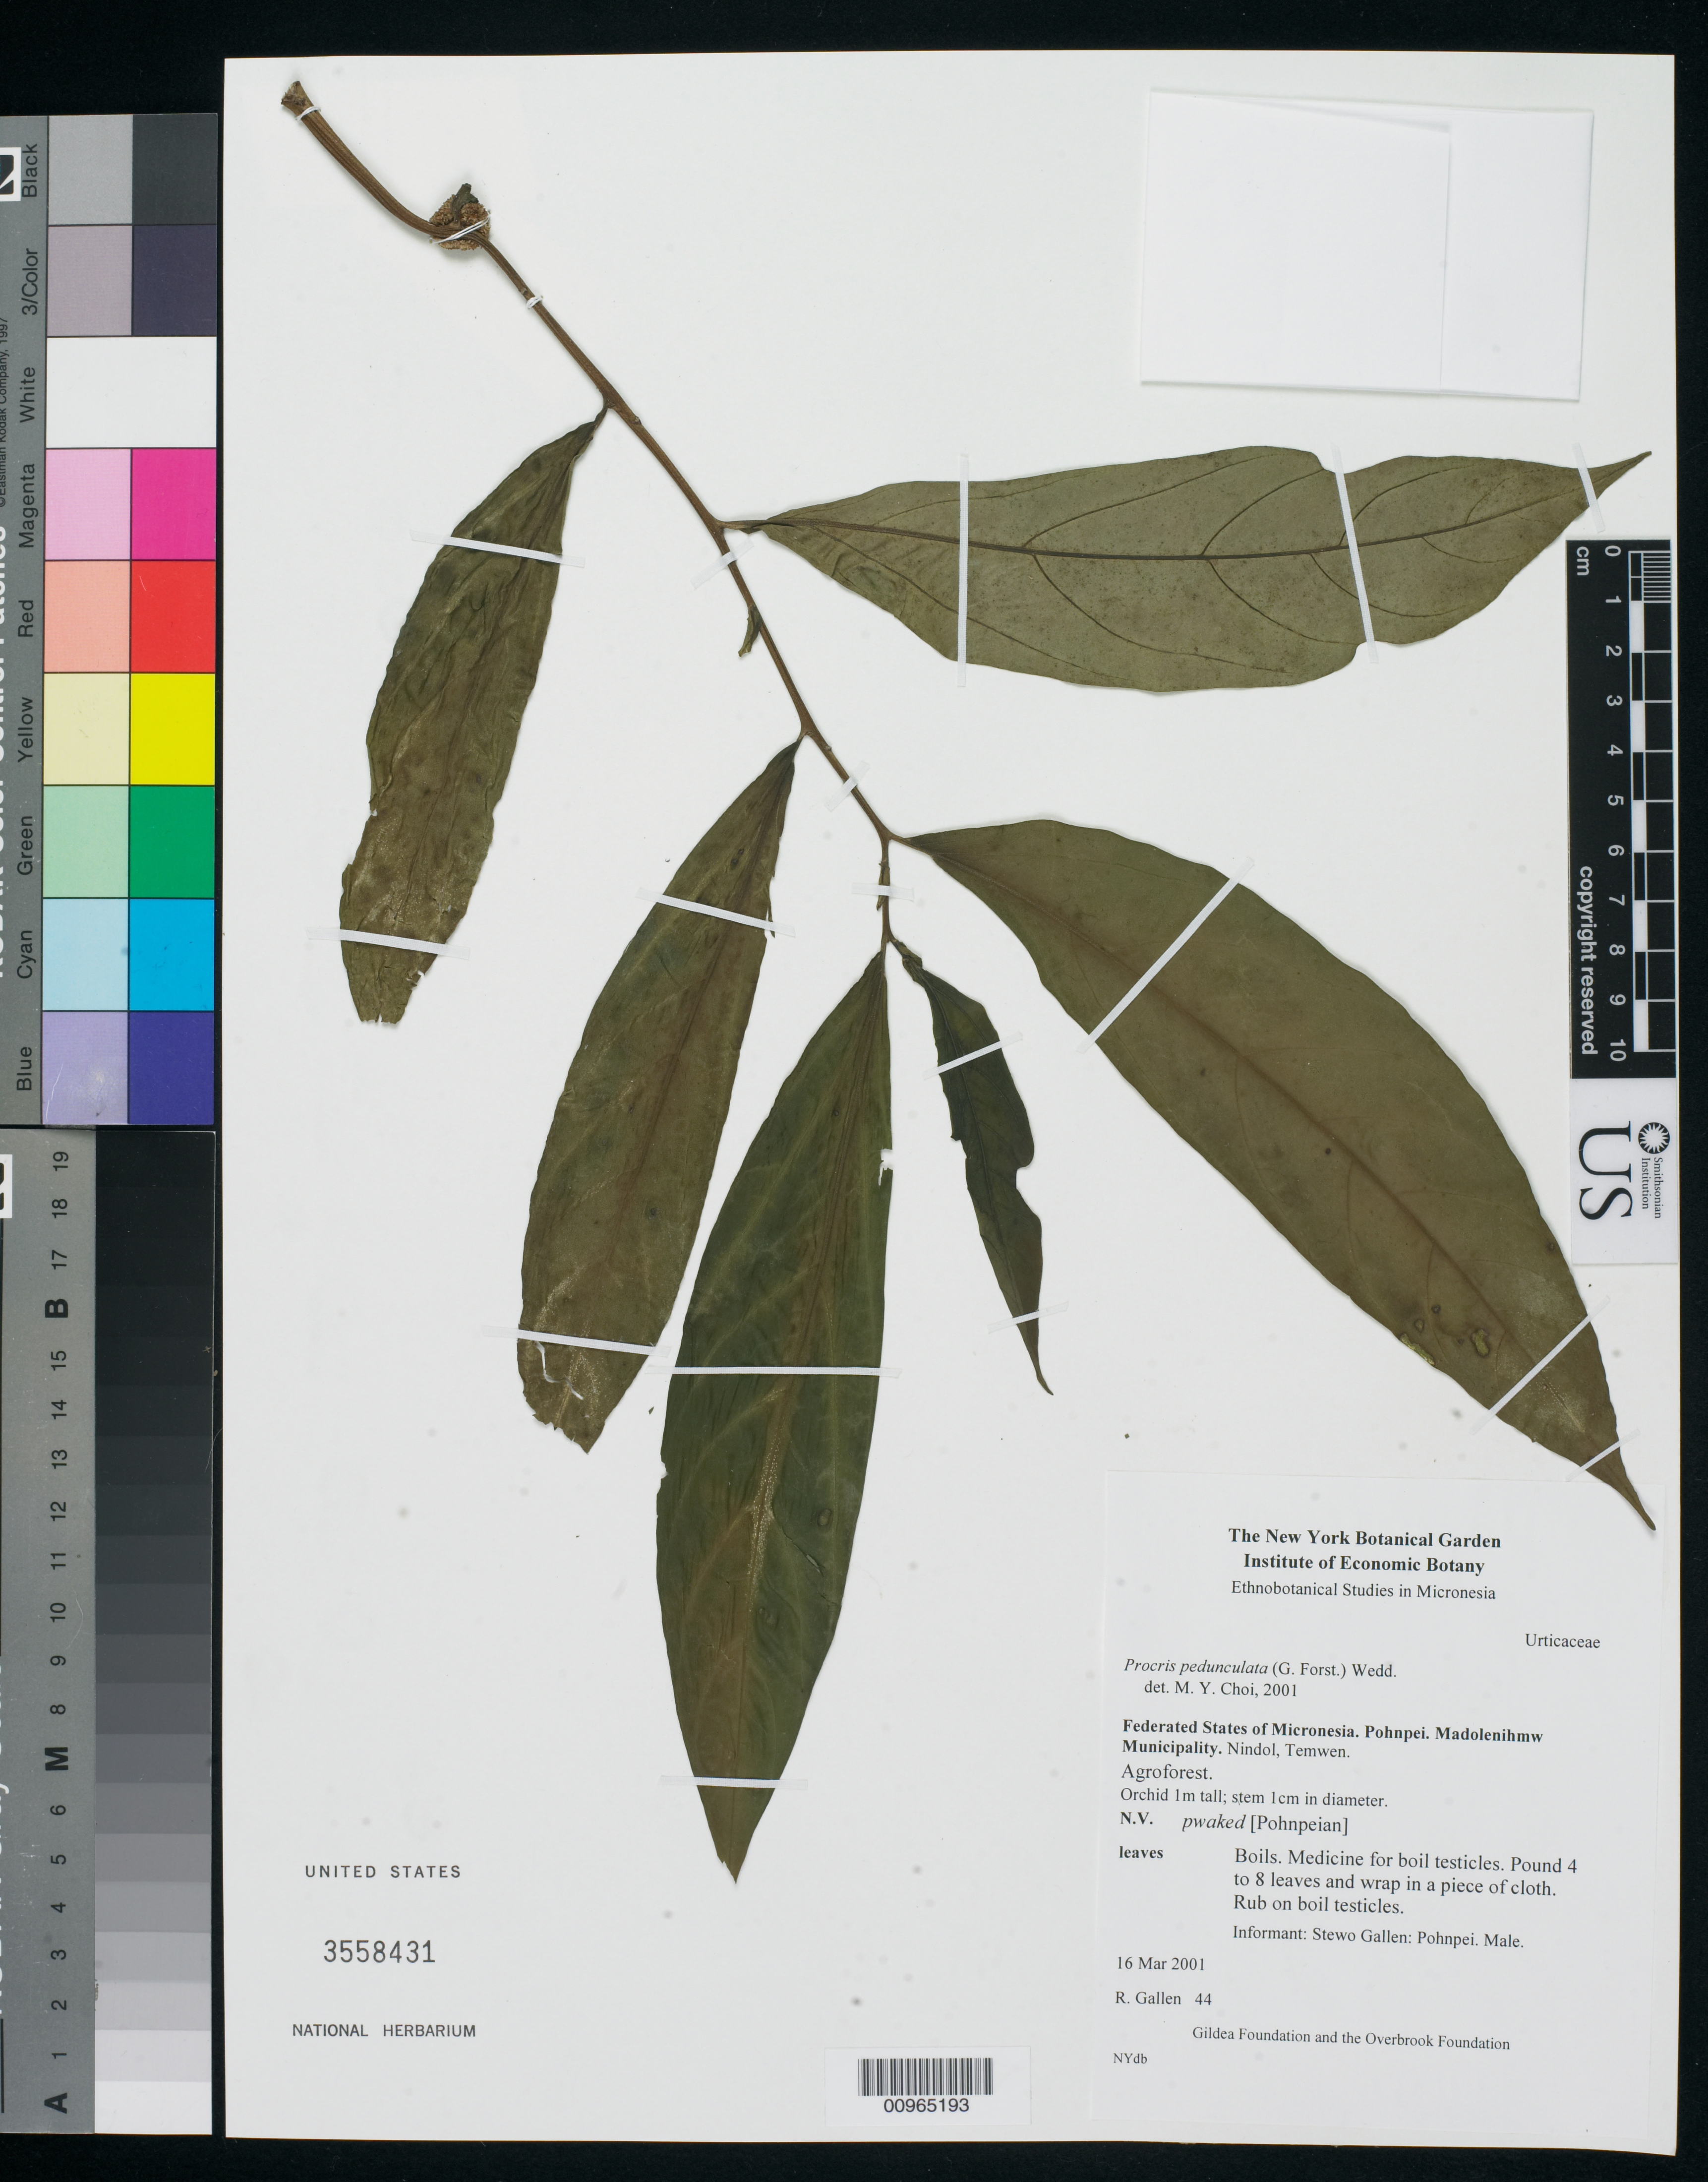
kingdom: Plantae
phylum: Tracheophyta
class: Magnoliopsida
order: Rosales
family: Urticaceae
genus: Procris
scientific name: Procris pedunculata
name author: (J.R. Forst. & G. Forst.) Wedd.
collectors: R. Gallen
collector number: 44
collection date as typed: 16 Mar 2001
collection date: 2001-03-16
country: Micronesia, Federated States of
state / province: Pohnpei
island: Pohnpei [Ponape]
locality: Temwen, Nindol, Madolenihmw Muncipality, Pohnpei. Agoroforest.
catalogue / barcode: US 3558431